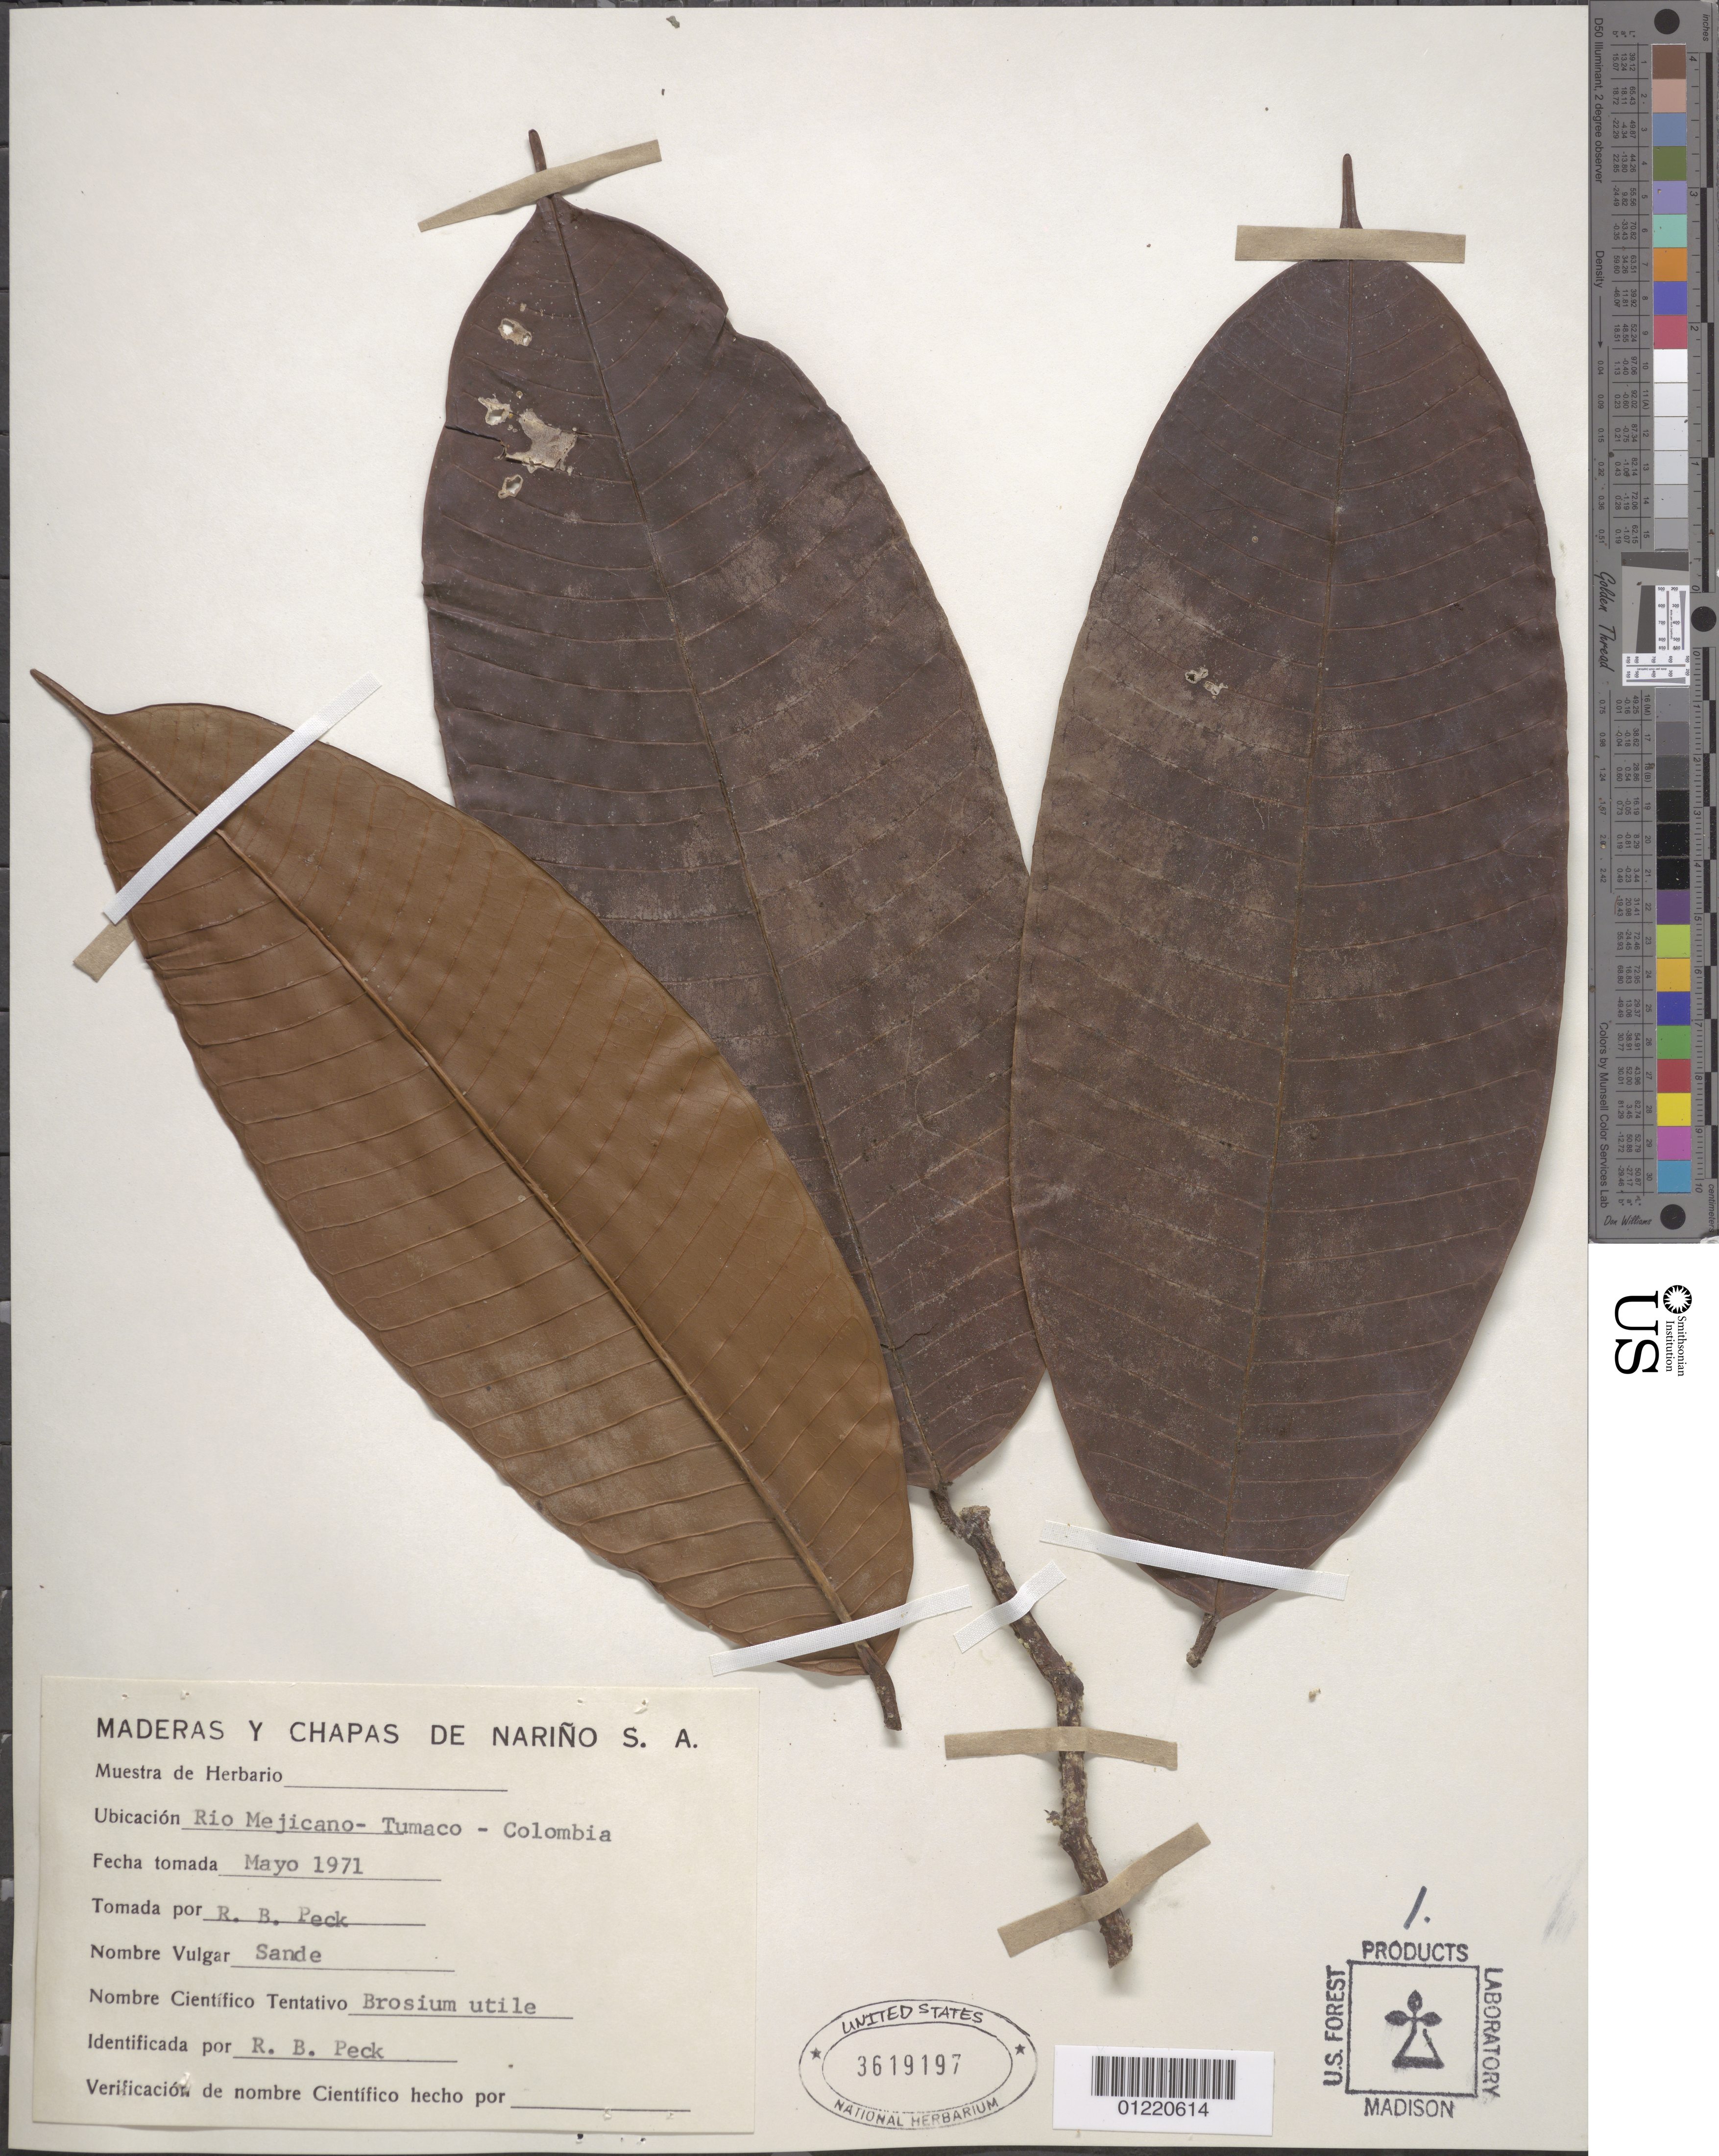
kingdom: Plantae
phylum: Tracheophyta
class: Magnoliopsida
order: Rosales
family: Moraceae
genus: Brosimum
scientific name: Brosimum utile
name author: (Kunth) Oken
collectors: R. Peck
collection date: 1971-05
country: Colombia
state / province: Nariño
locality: Rio Mejicano; Tumaco.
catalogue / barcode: US 3619197